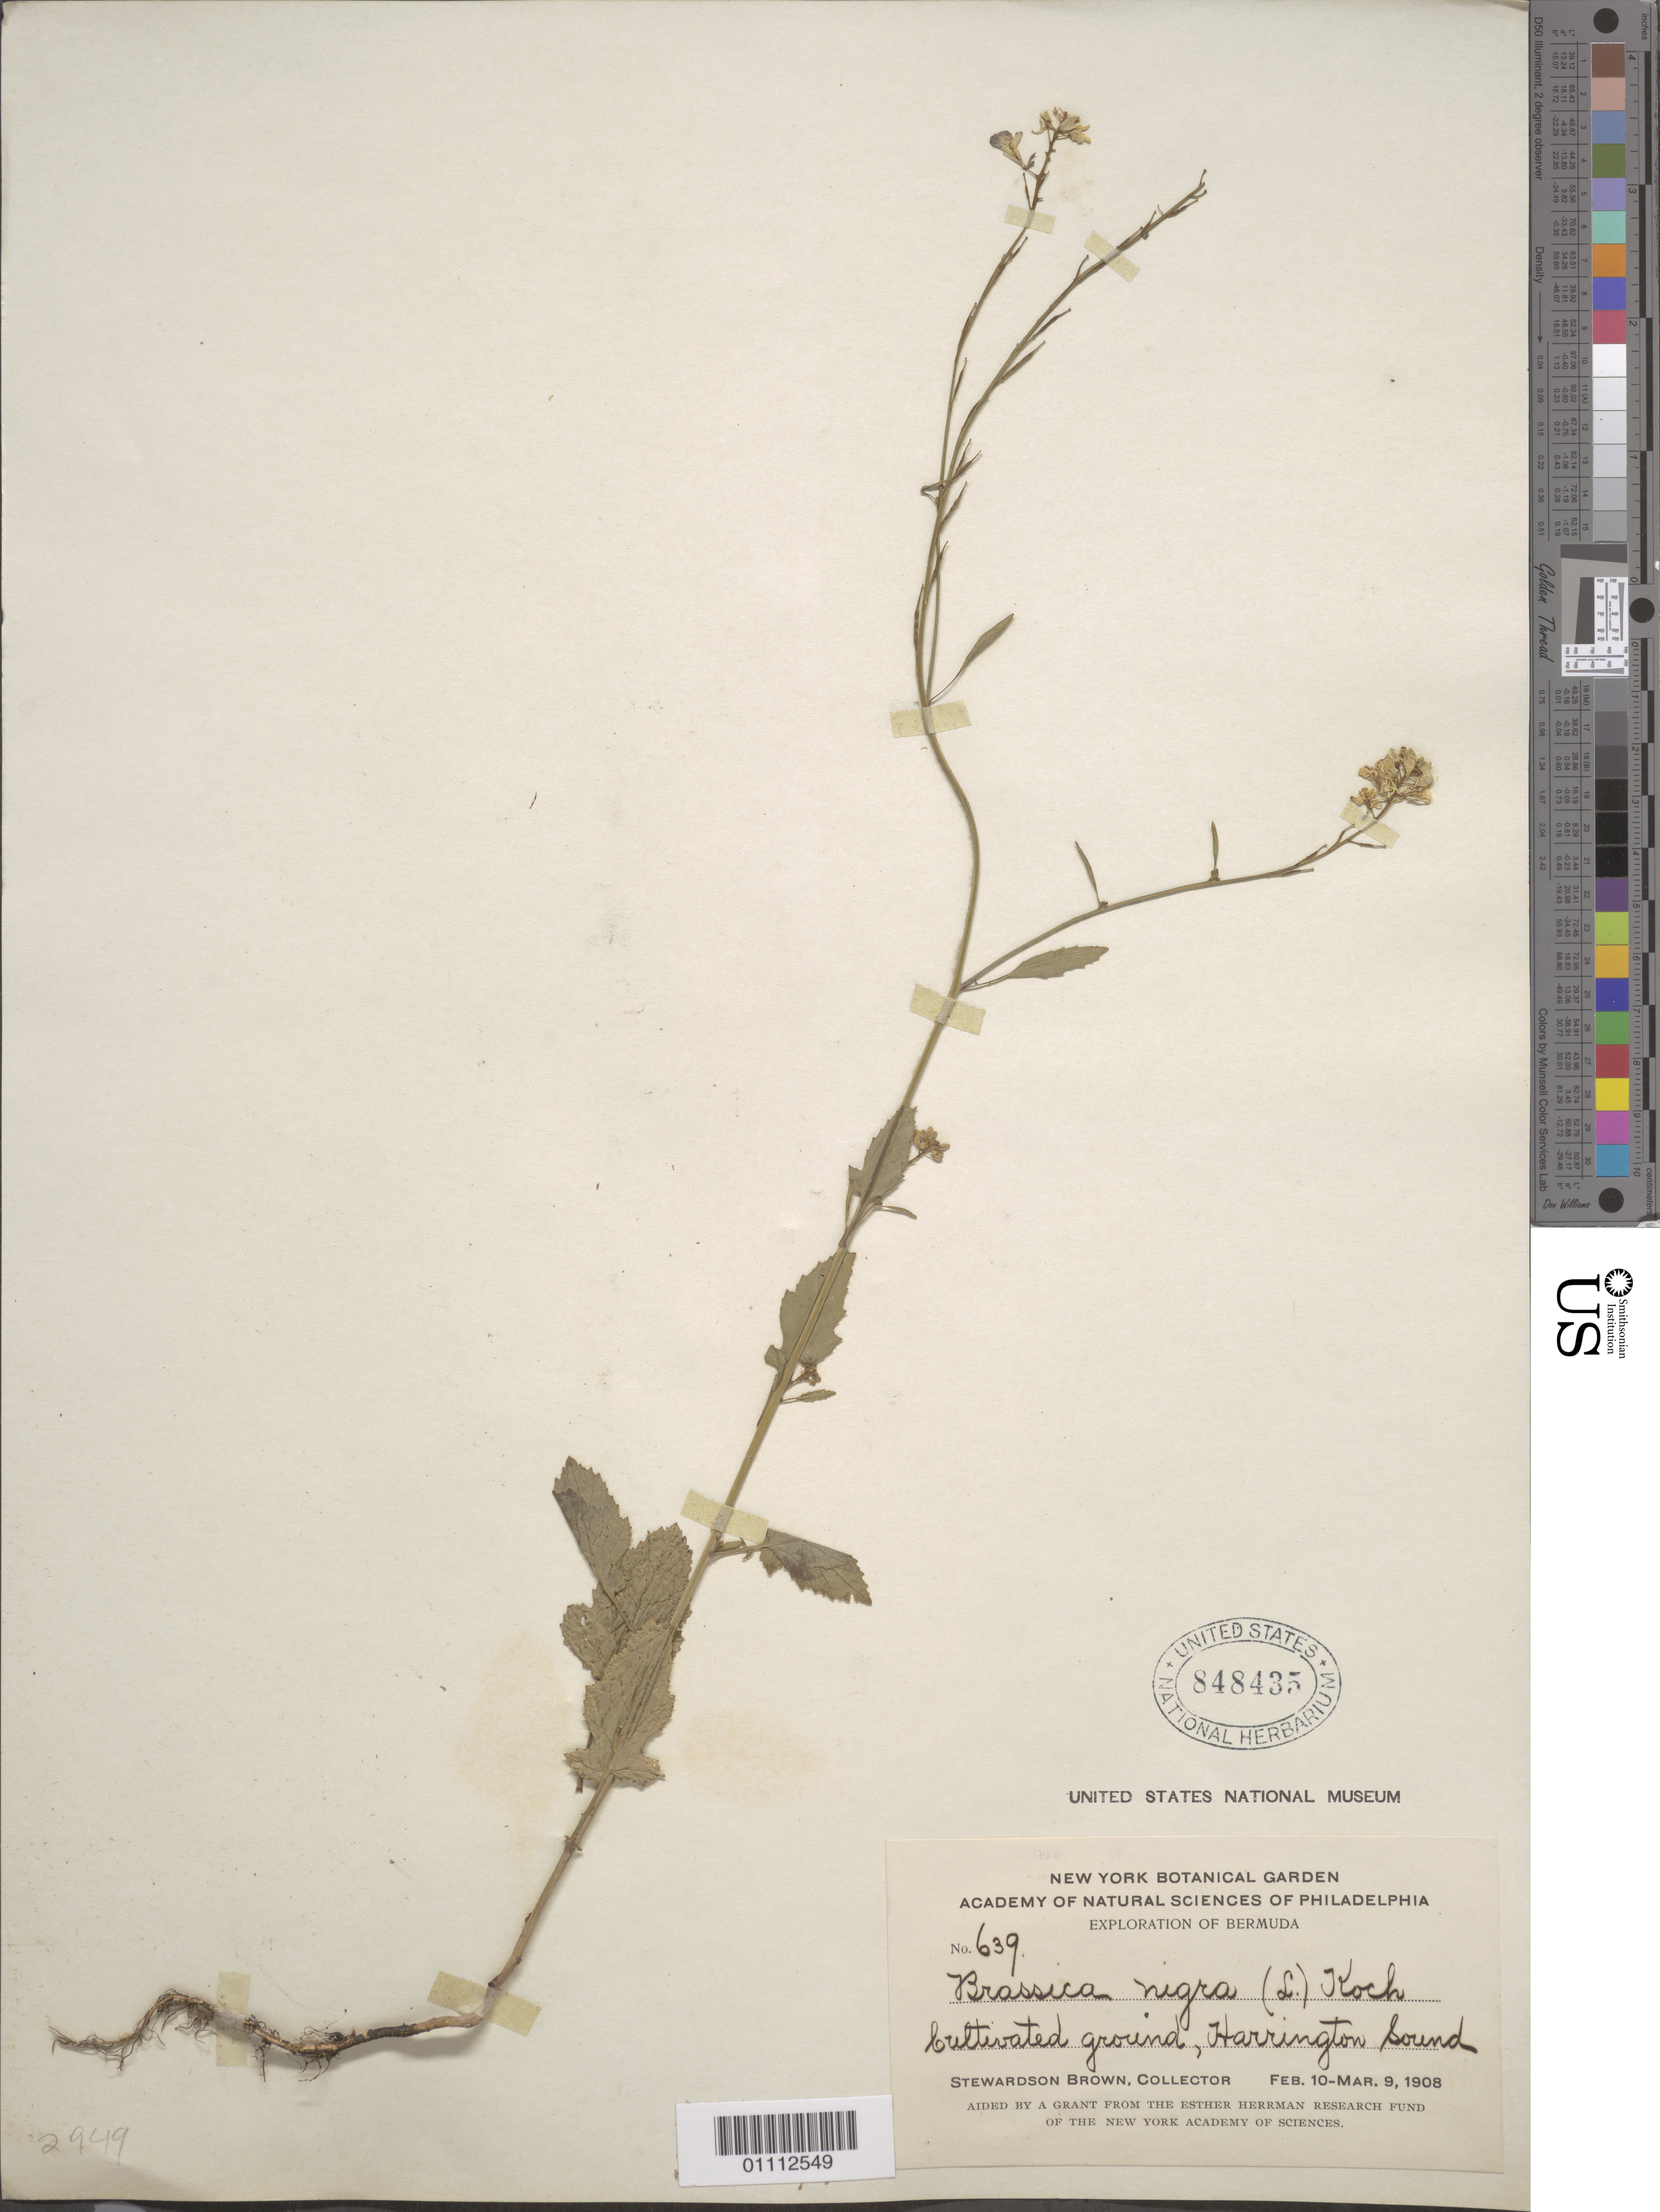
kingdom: Plantae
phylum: Tracheophyta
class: Magnoliopsida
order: Brassicales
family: Brassicaceae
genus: Brassica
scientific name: Brassica nigra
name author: (L.) W.D.J. Koch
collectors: S. Brown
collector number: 639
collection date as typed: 10 Feb 1908 to 09 Mar 1908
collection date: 1908-02-10/1908-03-09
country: Bermuda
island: Bermuda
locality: Cultivated ground, Harrington Sound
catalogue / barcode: US 848435